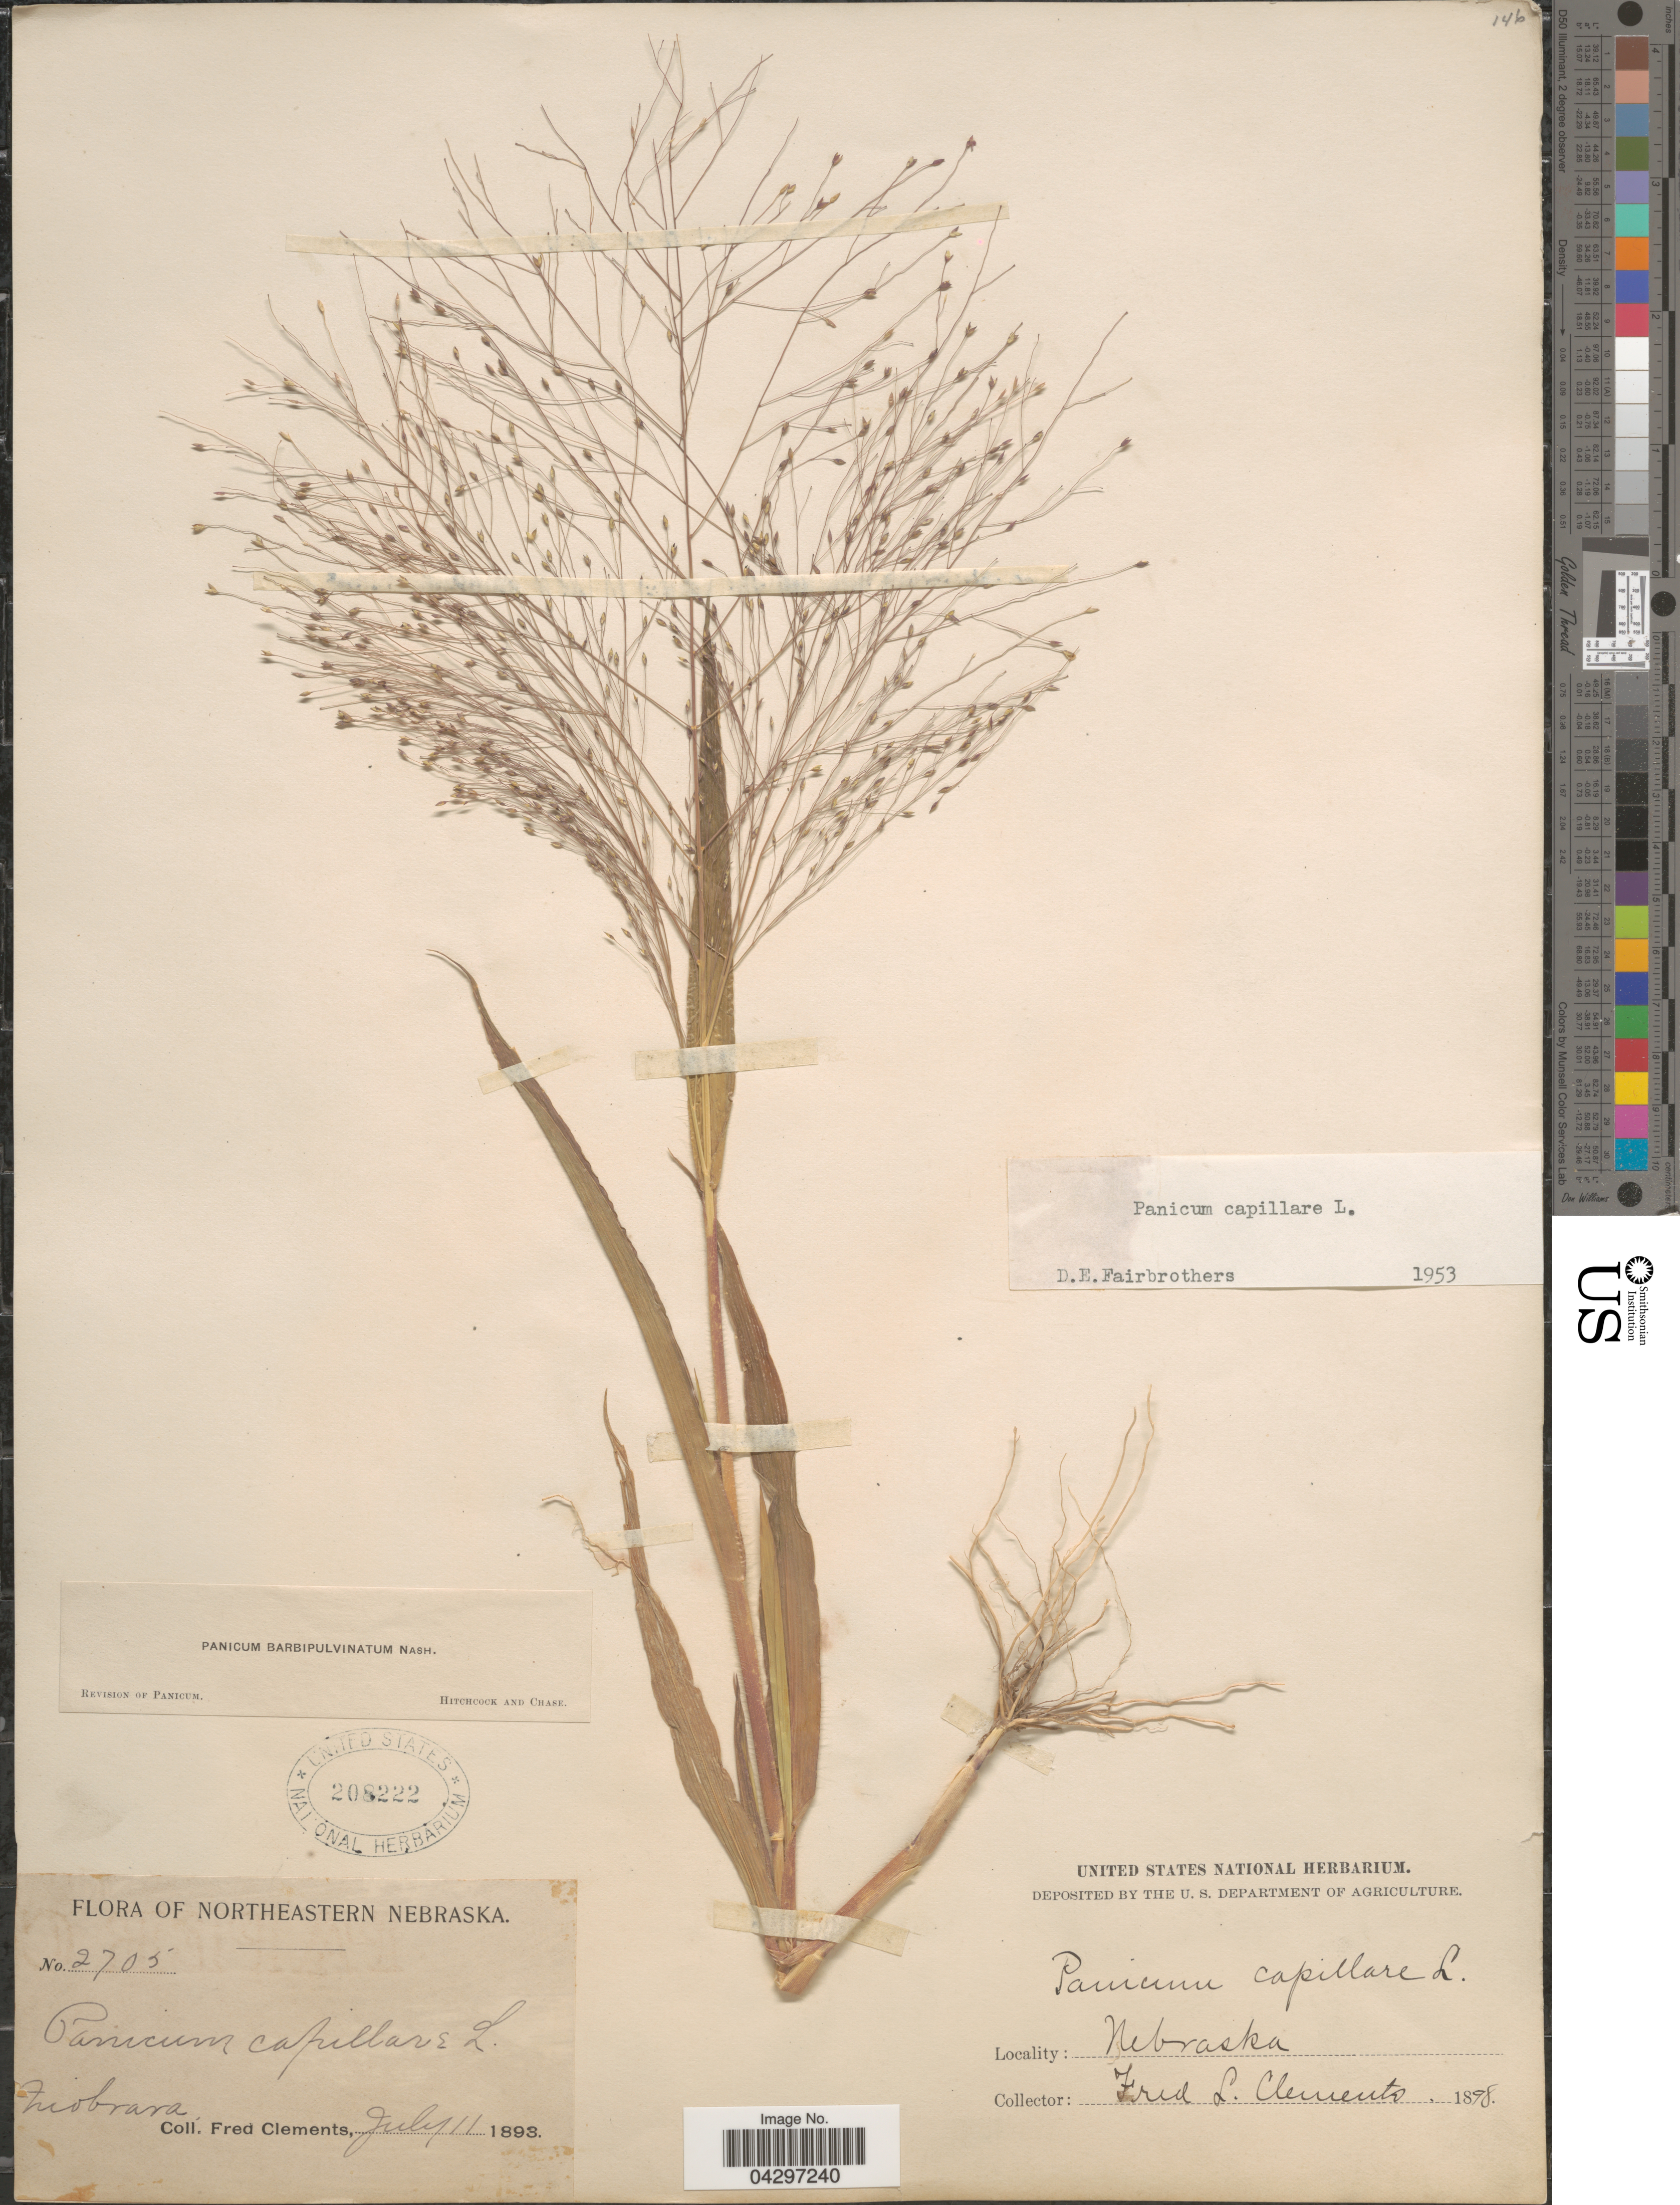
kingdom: Plantae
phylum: Tracheophyta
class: Liliopsida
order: Poales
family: Poaceae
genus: Panicum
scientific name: Panicum capillare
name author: L.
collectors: F. Clements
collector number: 2705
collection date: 1893-07-11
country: United States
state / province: Nebraska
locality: Northeastern Nebraska. Ziobrara.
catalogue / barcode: US 208222